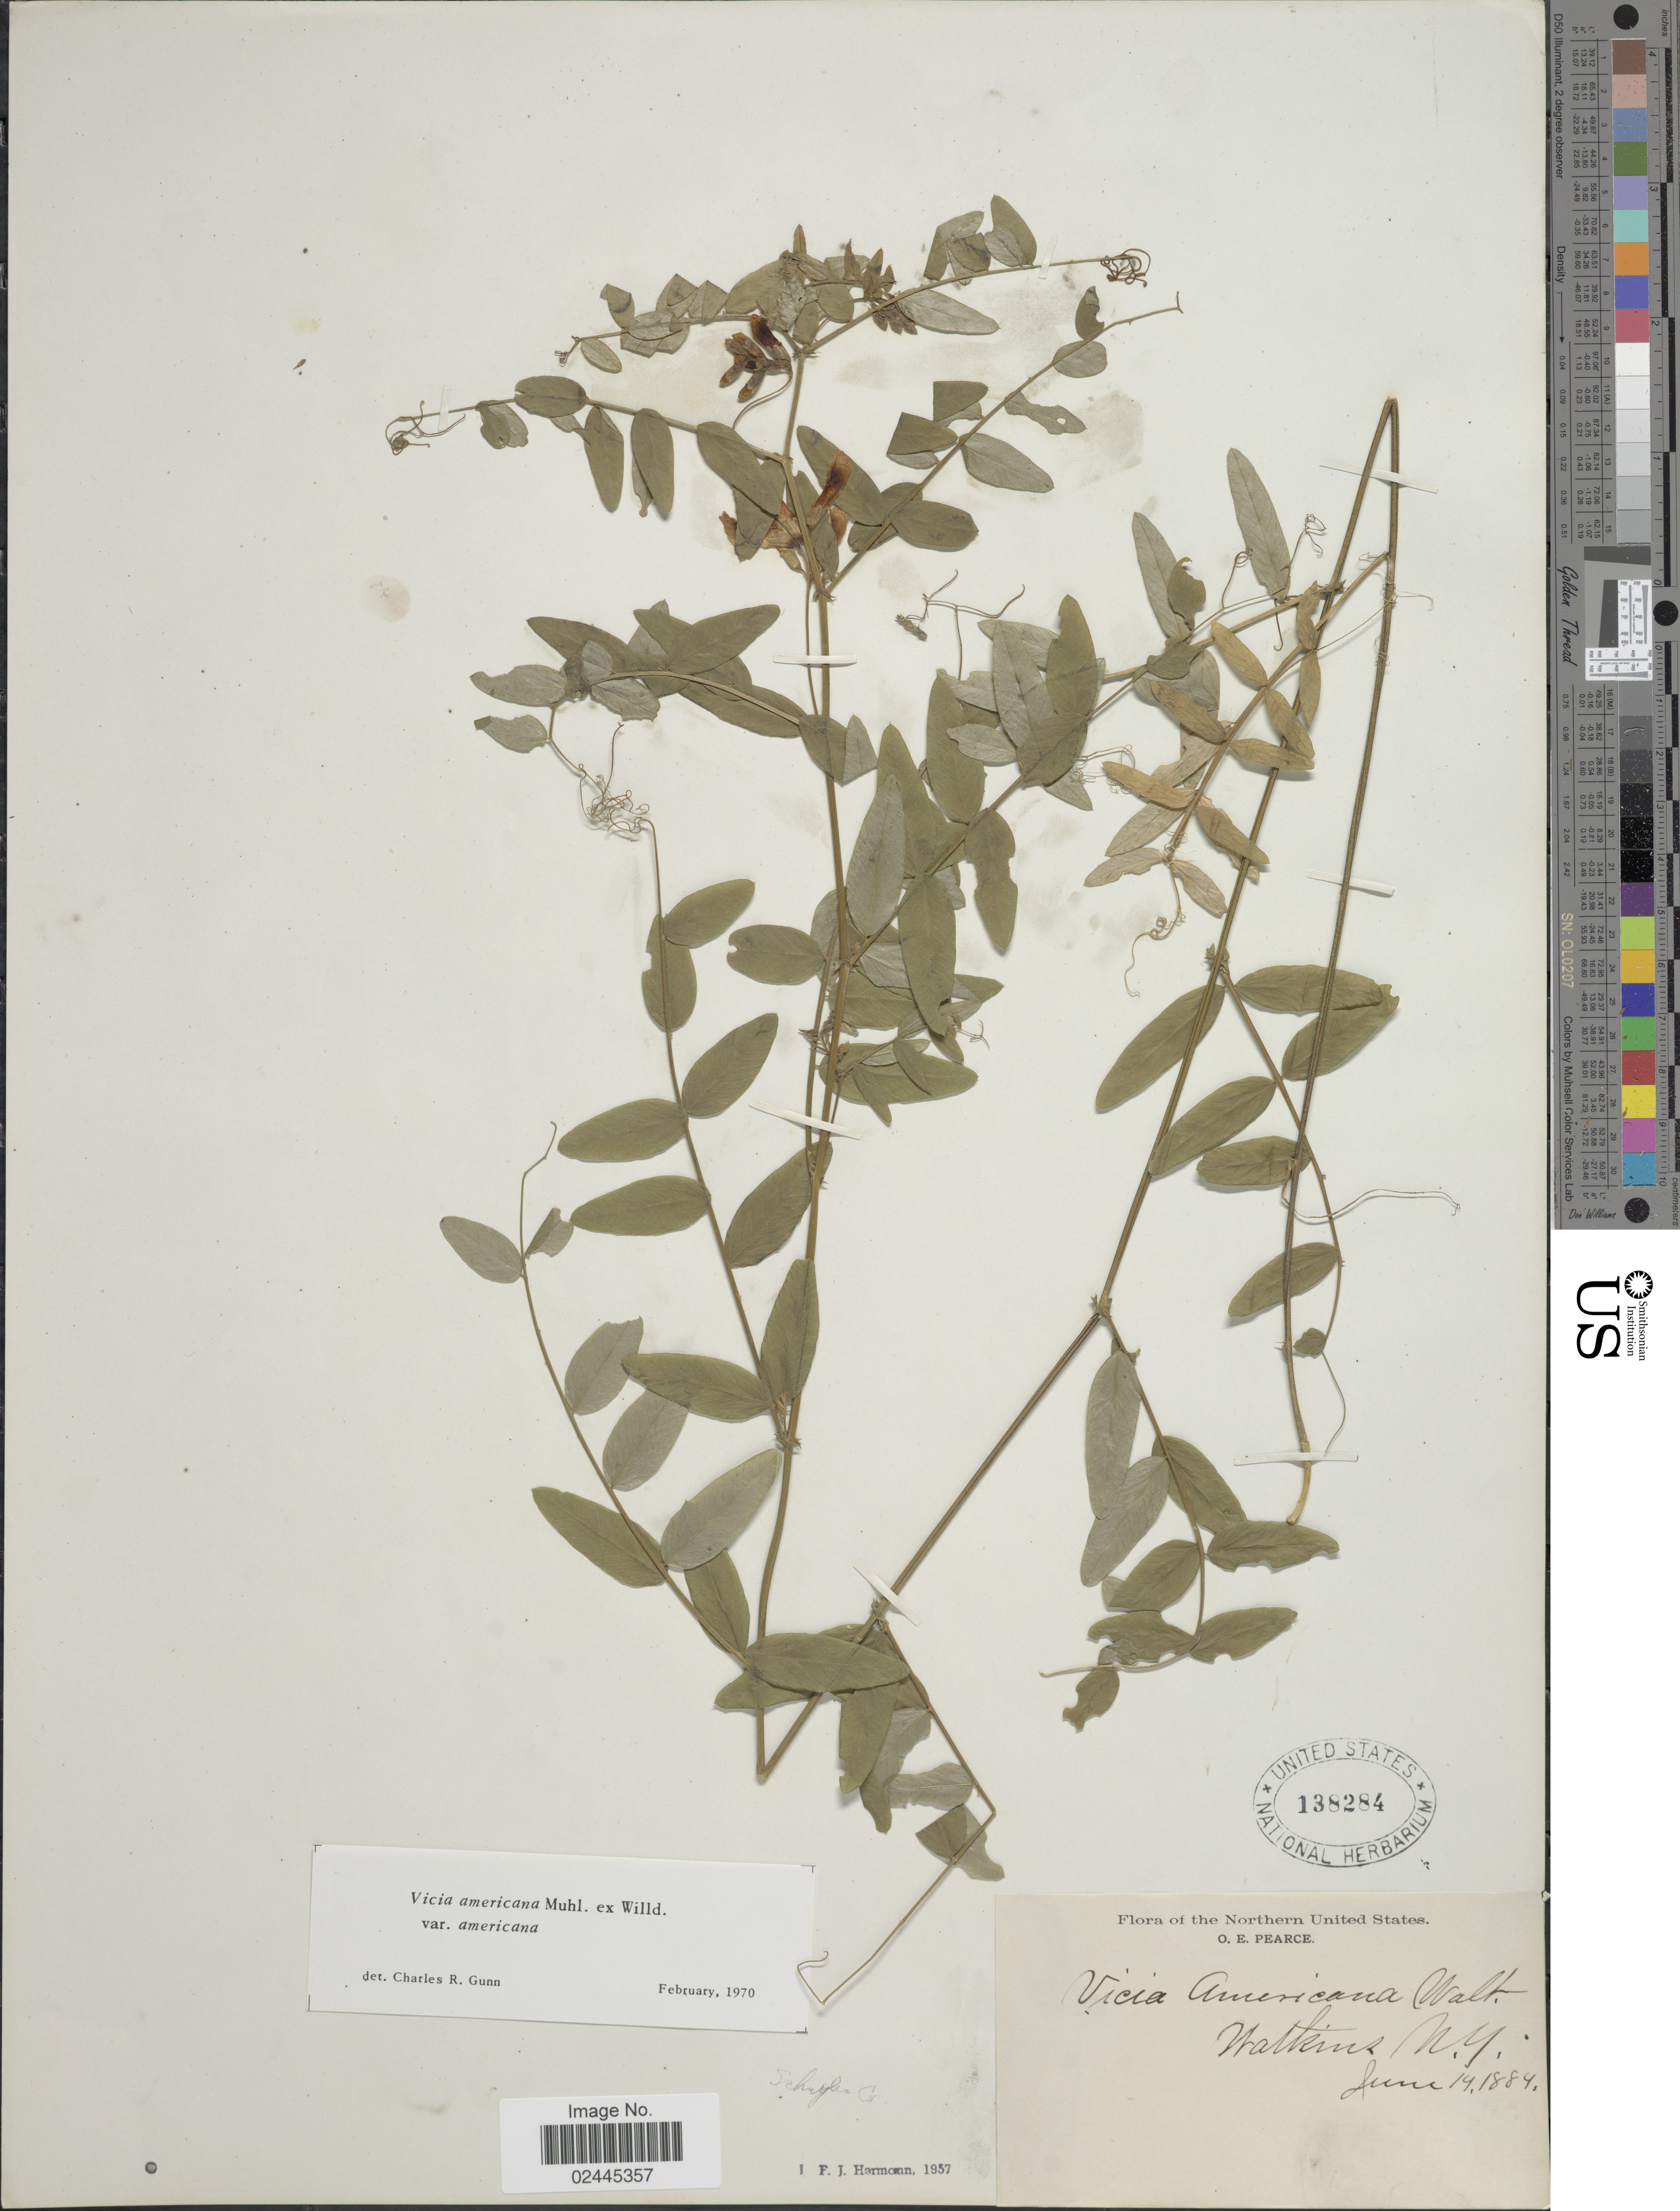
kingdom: Plantae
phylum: Tracheophyta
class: Magnoliopsida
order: Fabales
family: Fabaceae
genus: Vicia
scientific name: Vicia americana var. americana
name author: Muhl. ex Willd.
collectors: O. E. Pearce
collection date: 1884-06-14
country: United States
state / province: New York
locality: Northern United States. Watkins, N.Y. Schuyler Co.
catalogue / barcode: US 138284